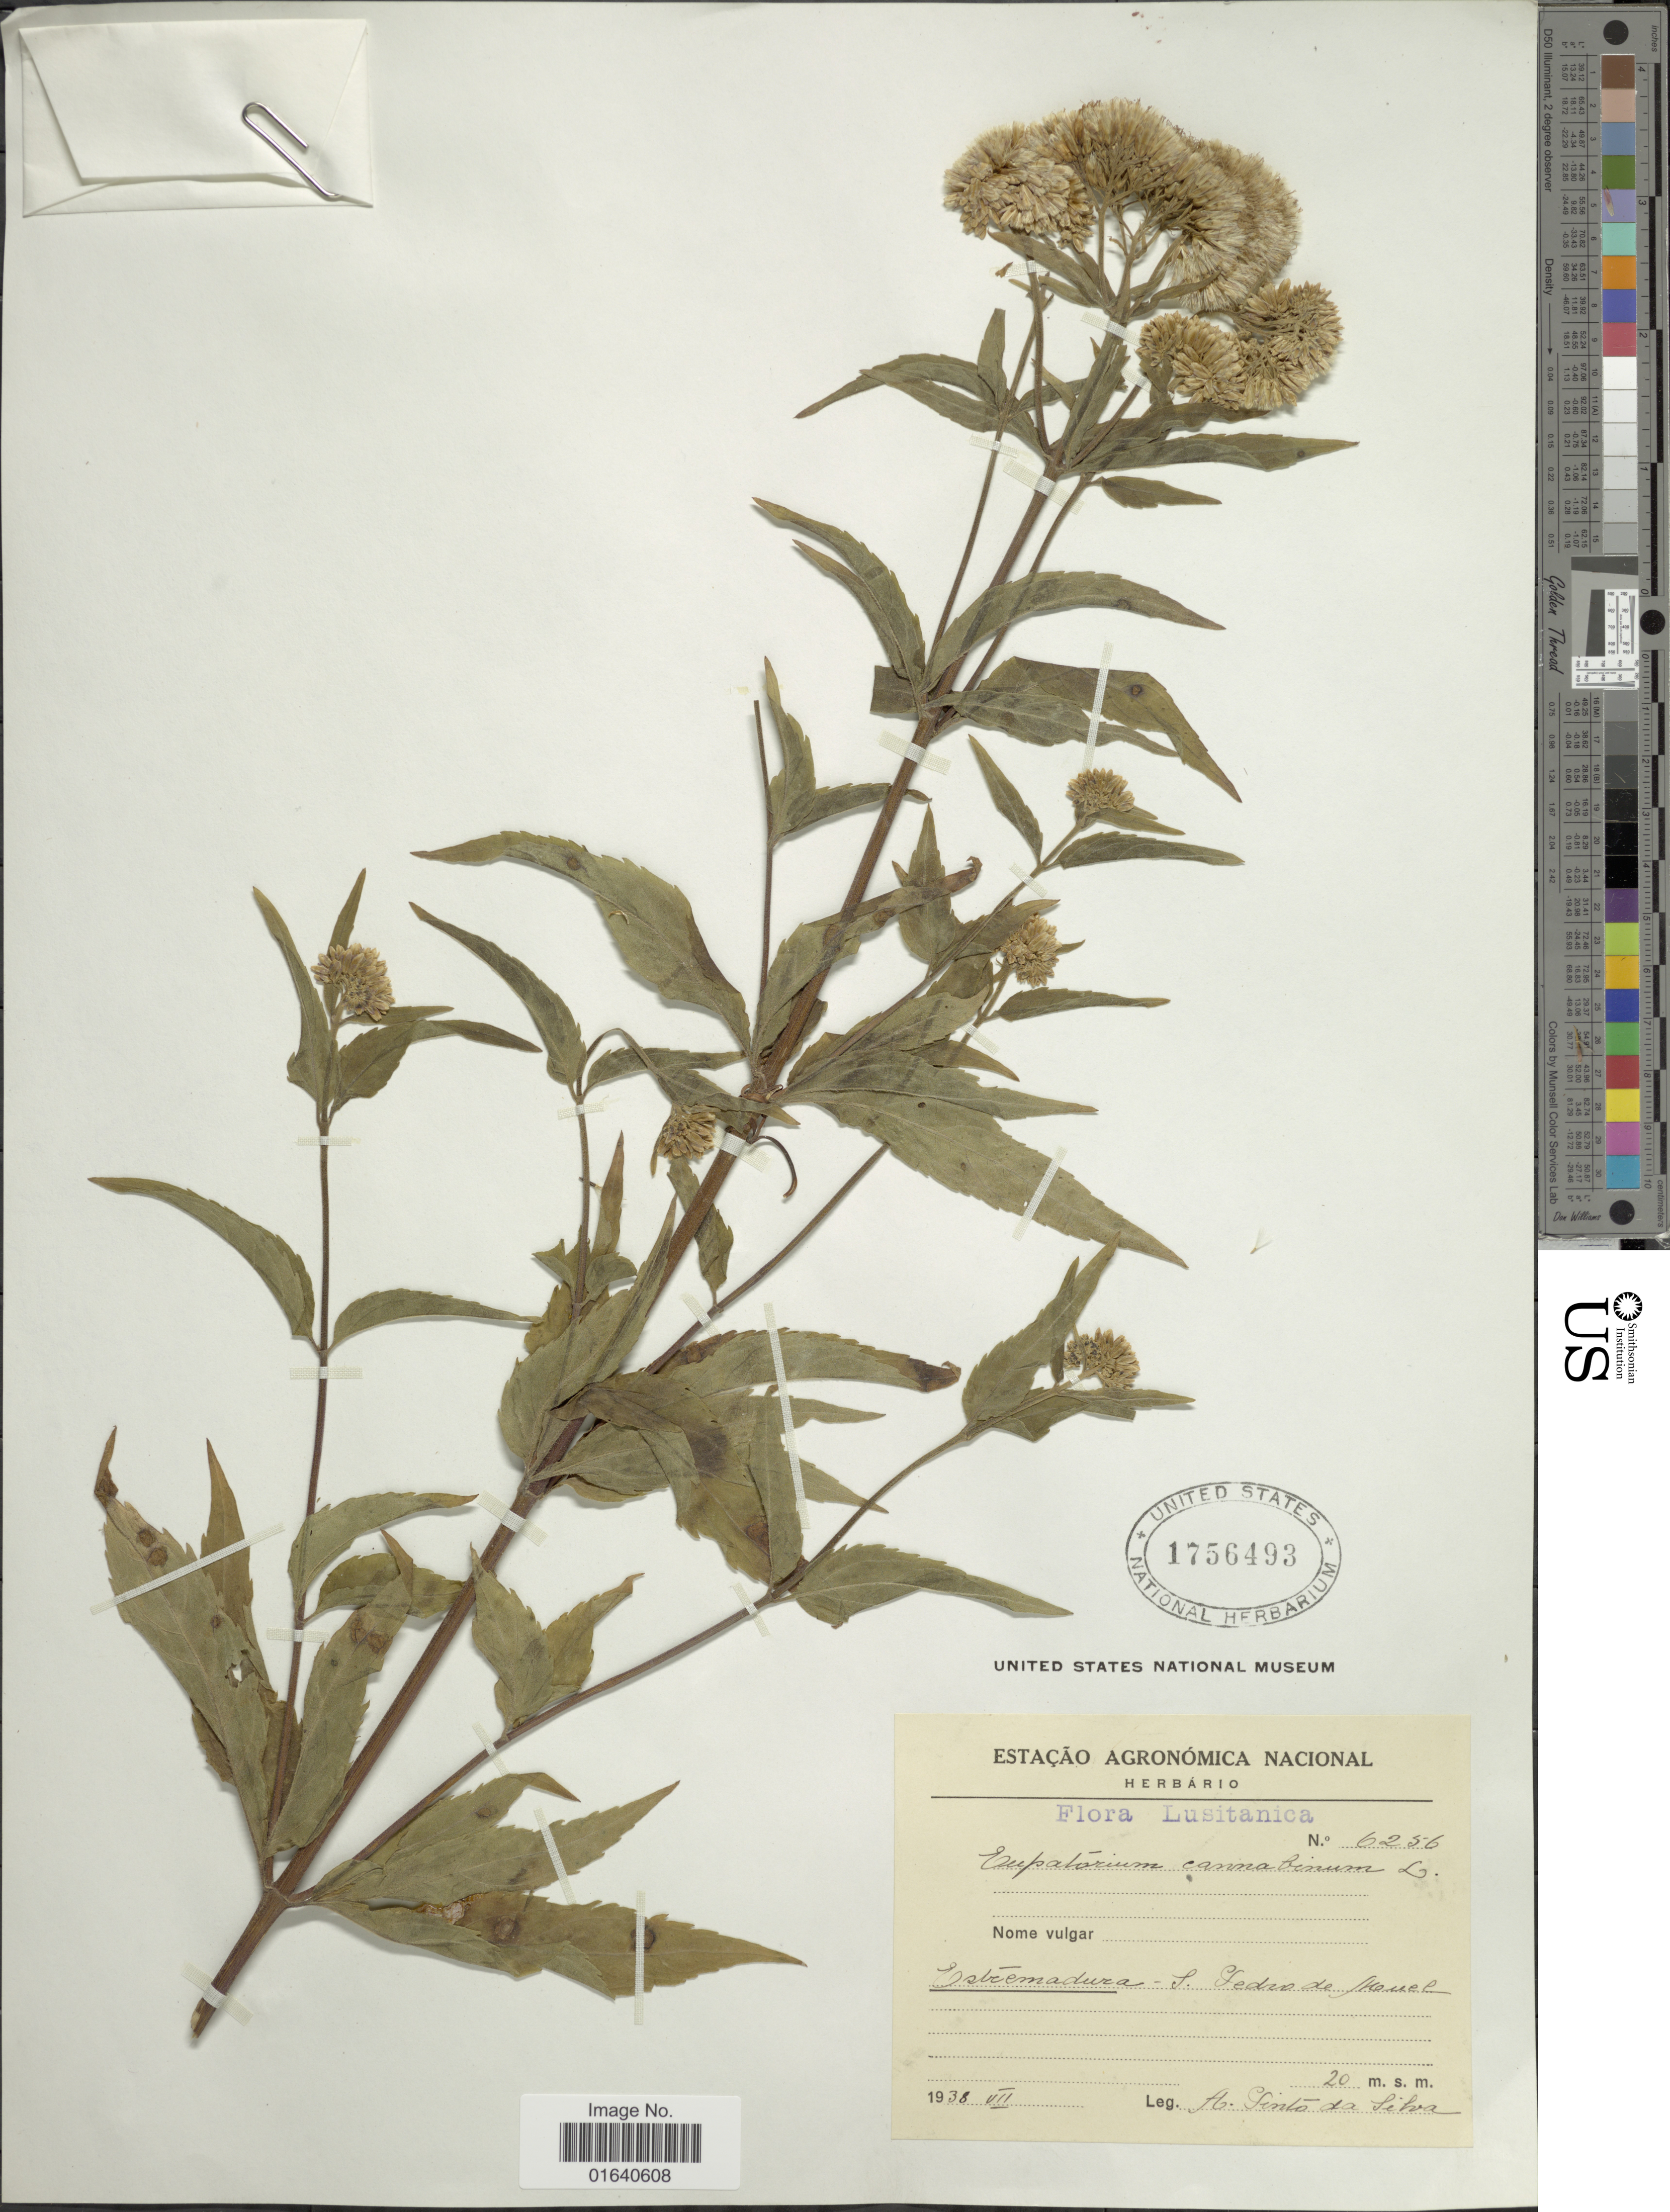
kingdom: Plantae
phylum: Tracheophyta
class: Magnoliopsida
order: Asterales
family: Asteraceae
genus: Eupatorium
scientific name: Eupatorium cannabinum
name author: L.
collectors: A. P. Silva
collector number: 6256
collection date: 1938-07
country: Portugal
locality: Lusitanica, Etremadura - S Pedro de [illegible text]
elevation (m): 20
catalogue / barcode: US 1756493